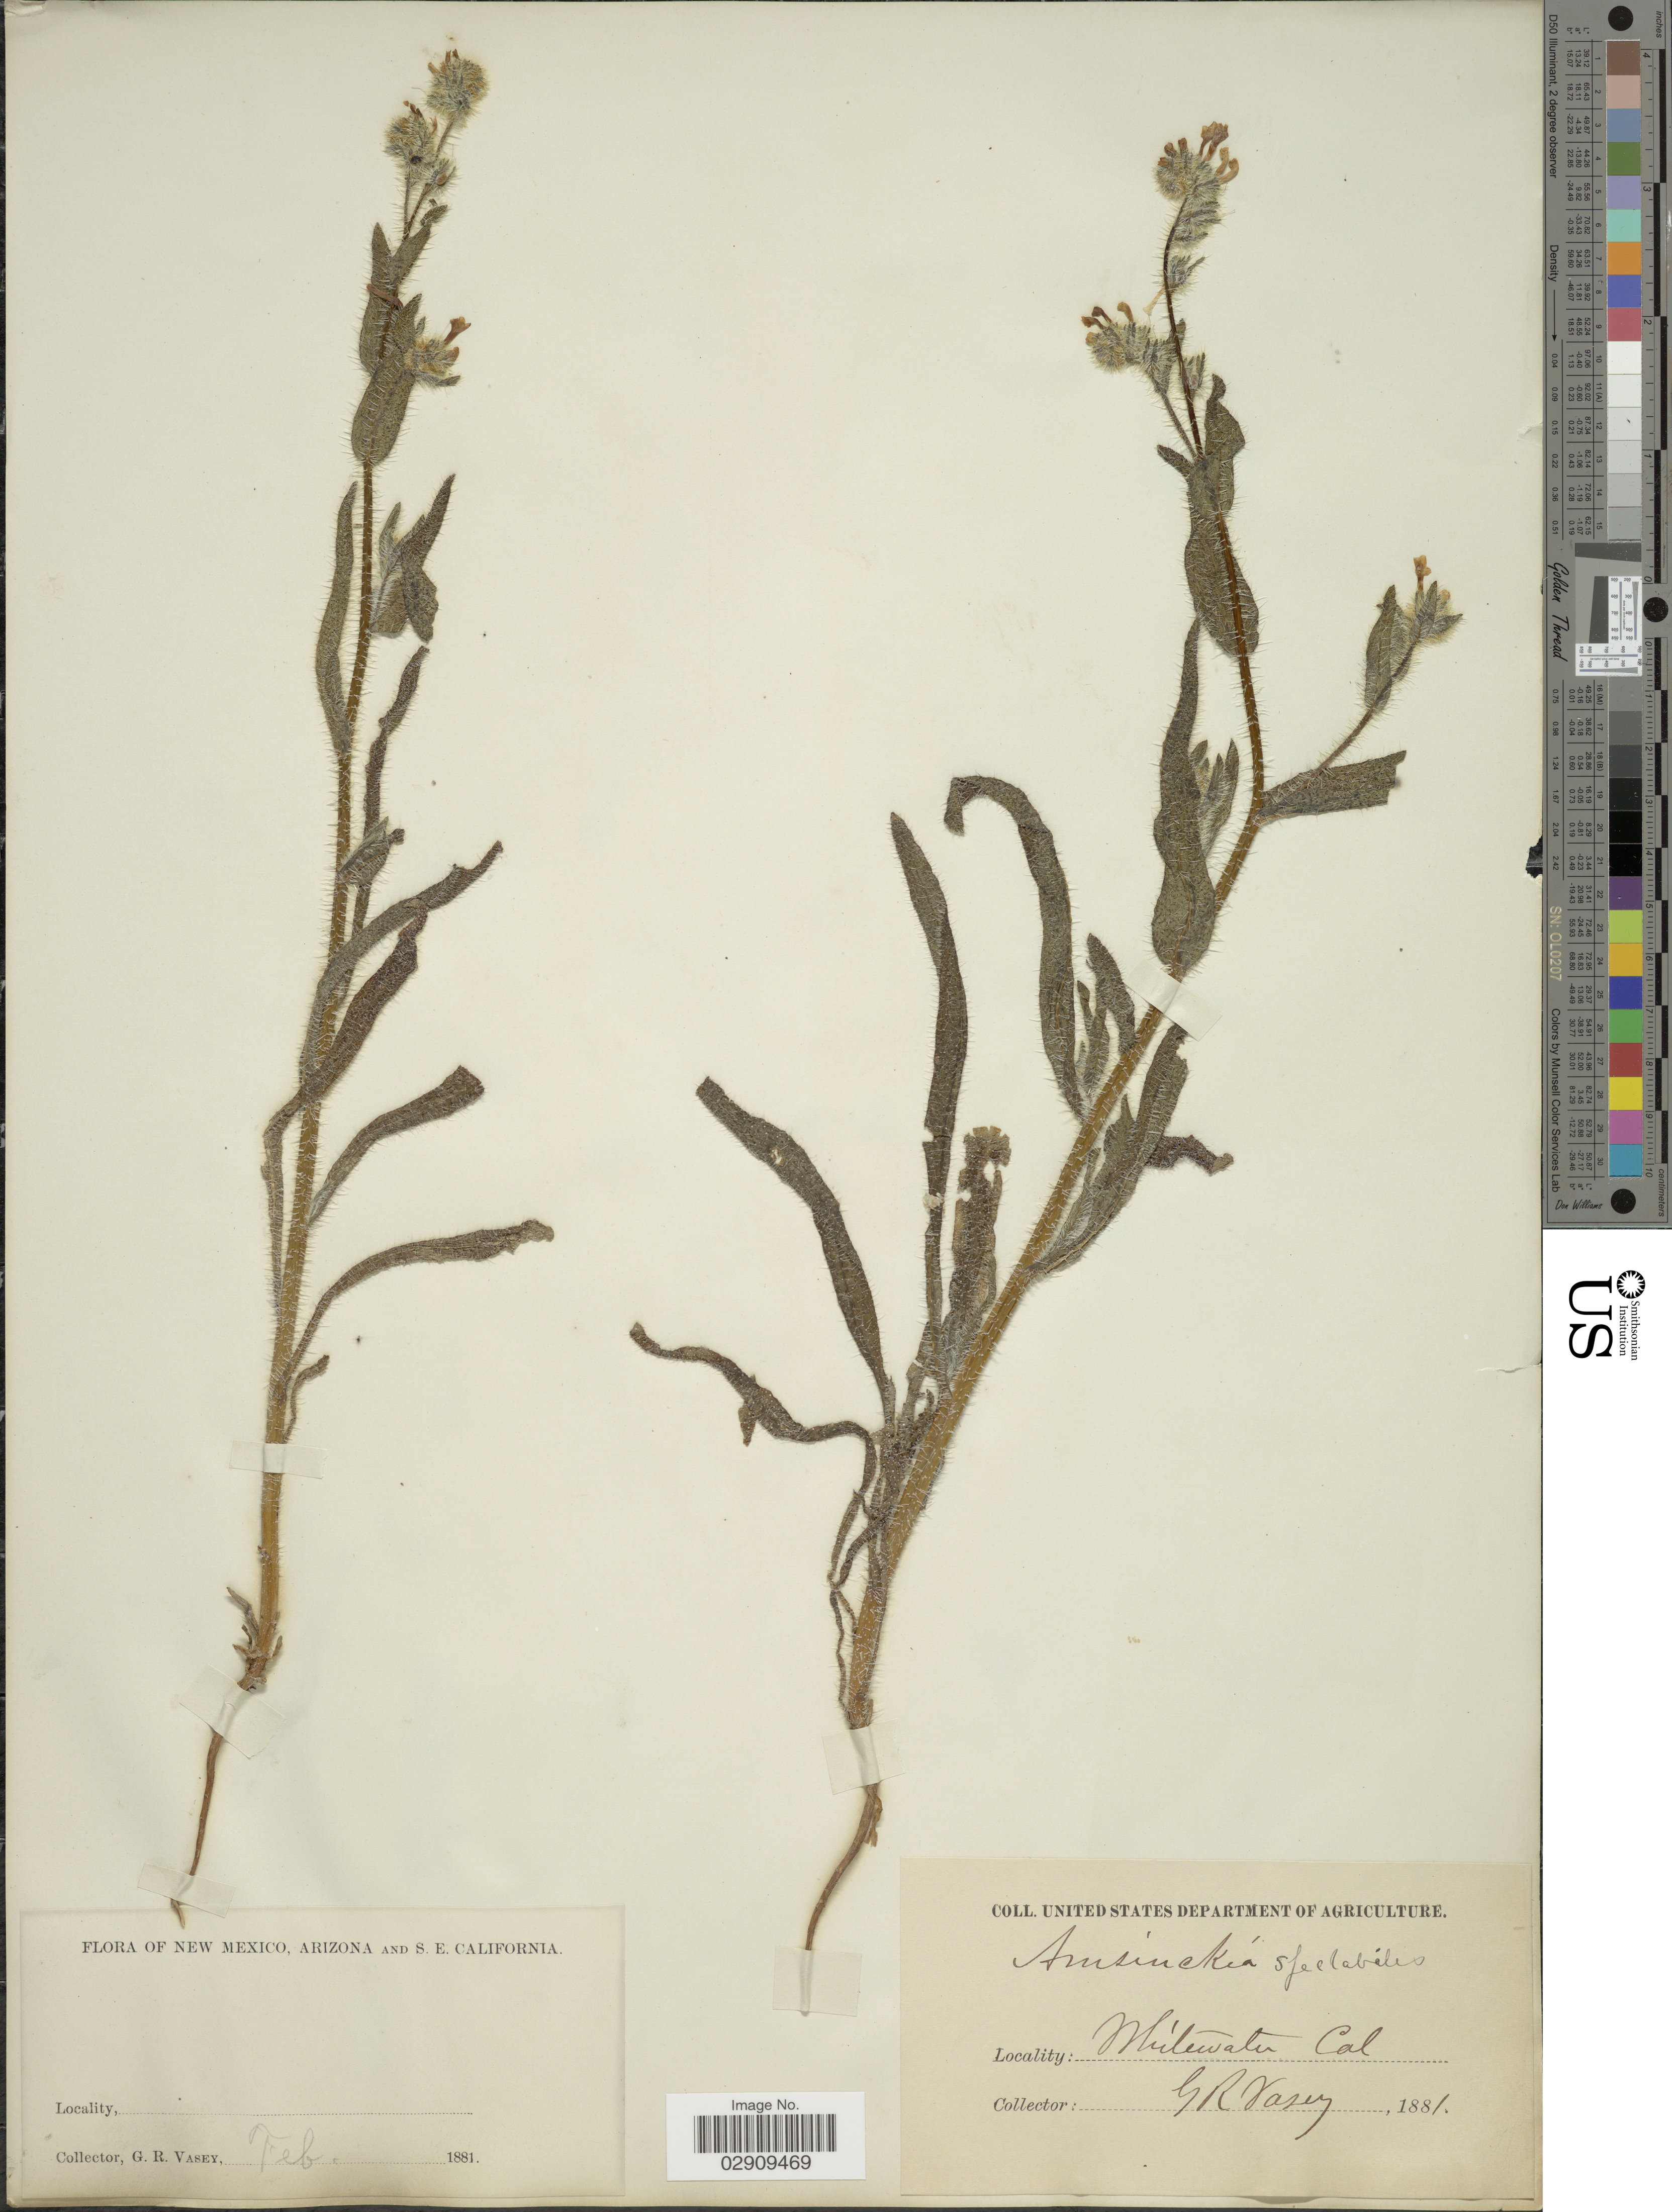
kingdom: Plantae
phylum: Tracheophyta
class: Magnoliopsida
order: Boraginales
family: Boraginaceae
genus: Amsinckia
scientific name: Amsinckia spectabilis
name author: Fisch. & C.A. Mey.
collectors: G. R. Vasey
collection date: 1881-02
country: United States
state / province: California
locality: S. E. California. Whitewater. Cal.